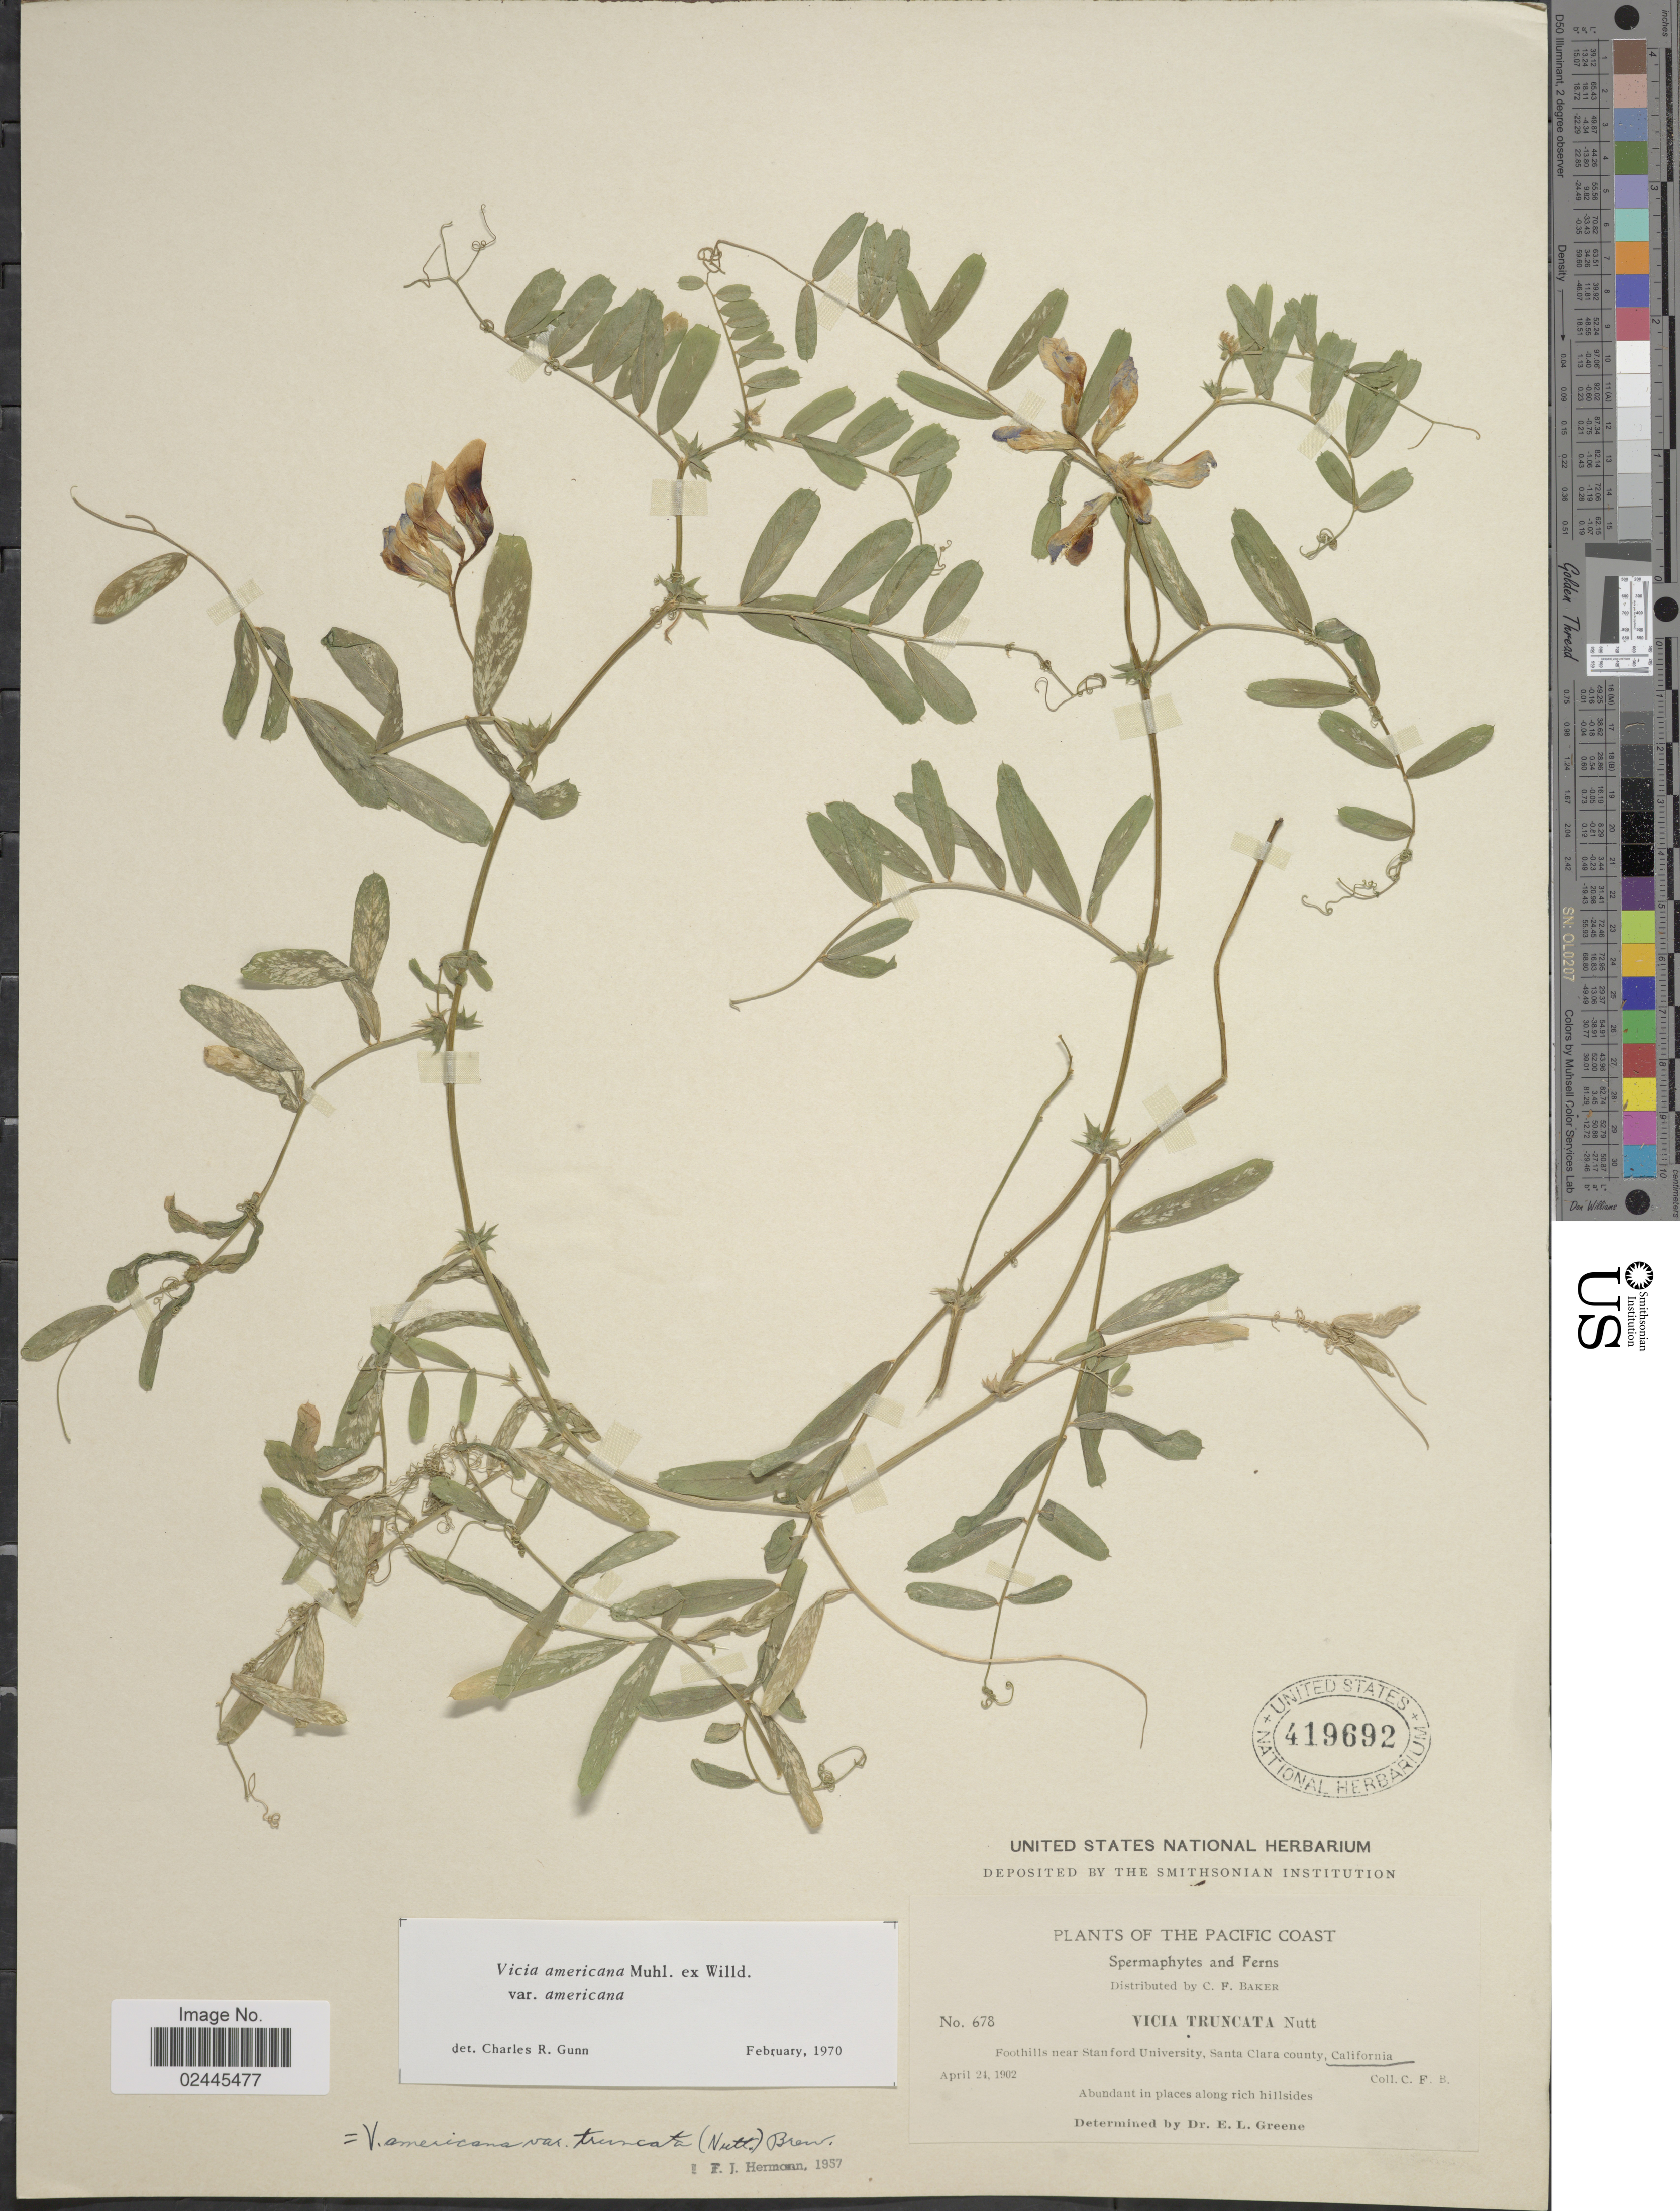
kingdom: Plantae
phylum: Tracheophyta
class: Magnoliopsida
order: Fabales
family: Fabaceae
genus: Vicia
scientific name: Vicia americana var. americana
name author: Muhl. ex Willd.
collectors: C. F. Baker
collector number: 678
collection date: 1902-04-24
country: United States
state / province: California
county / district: Santa Clara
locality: Pacific Coast. Spermaphytes and Ferns. Foothills near Stanford University, Santa Clara county, California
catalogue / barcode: US 419692